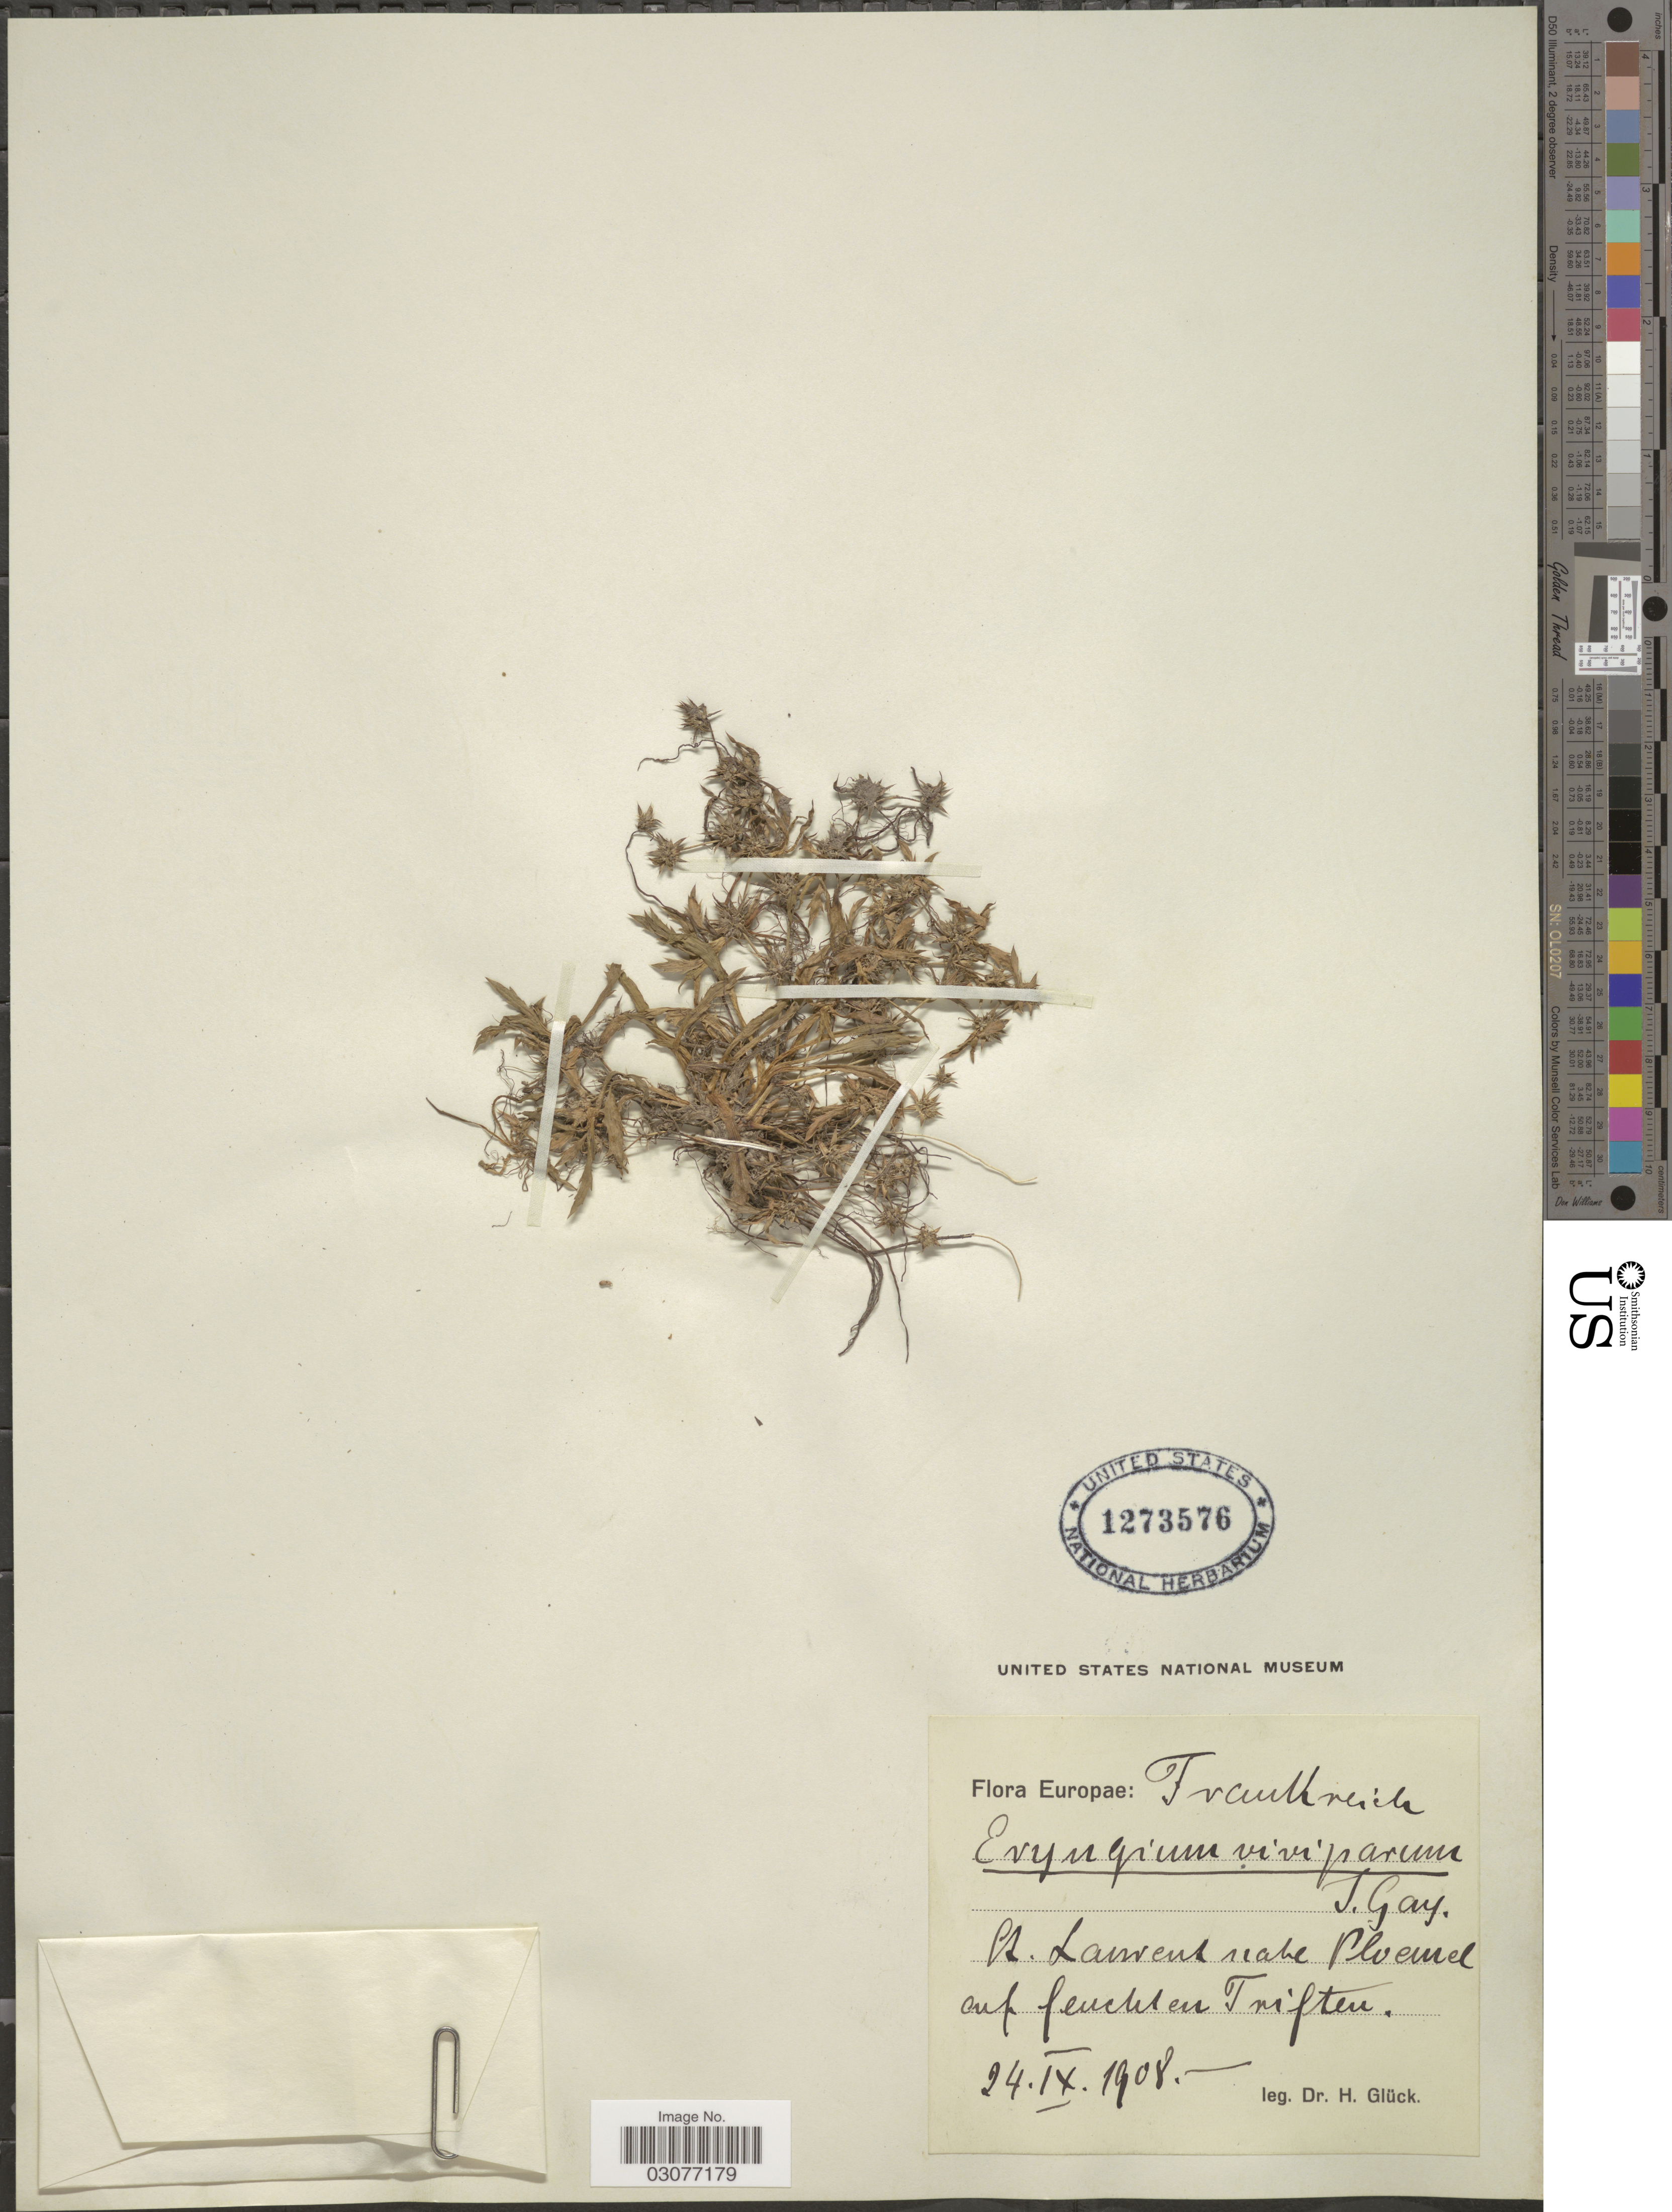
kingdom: Plantae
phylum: Tracheophyta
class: Magnoliopsida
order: Apiales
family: Apiaceae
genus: Eryngium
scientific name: Eryngium viviparum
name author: J. Gay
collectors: H. Glück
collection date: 1908-09-24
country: France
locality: Europae: Frankreich. Pl. Laurent nahe Ploemel auf feuchten Triften.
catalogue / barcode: US 1273576